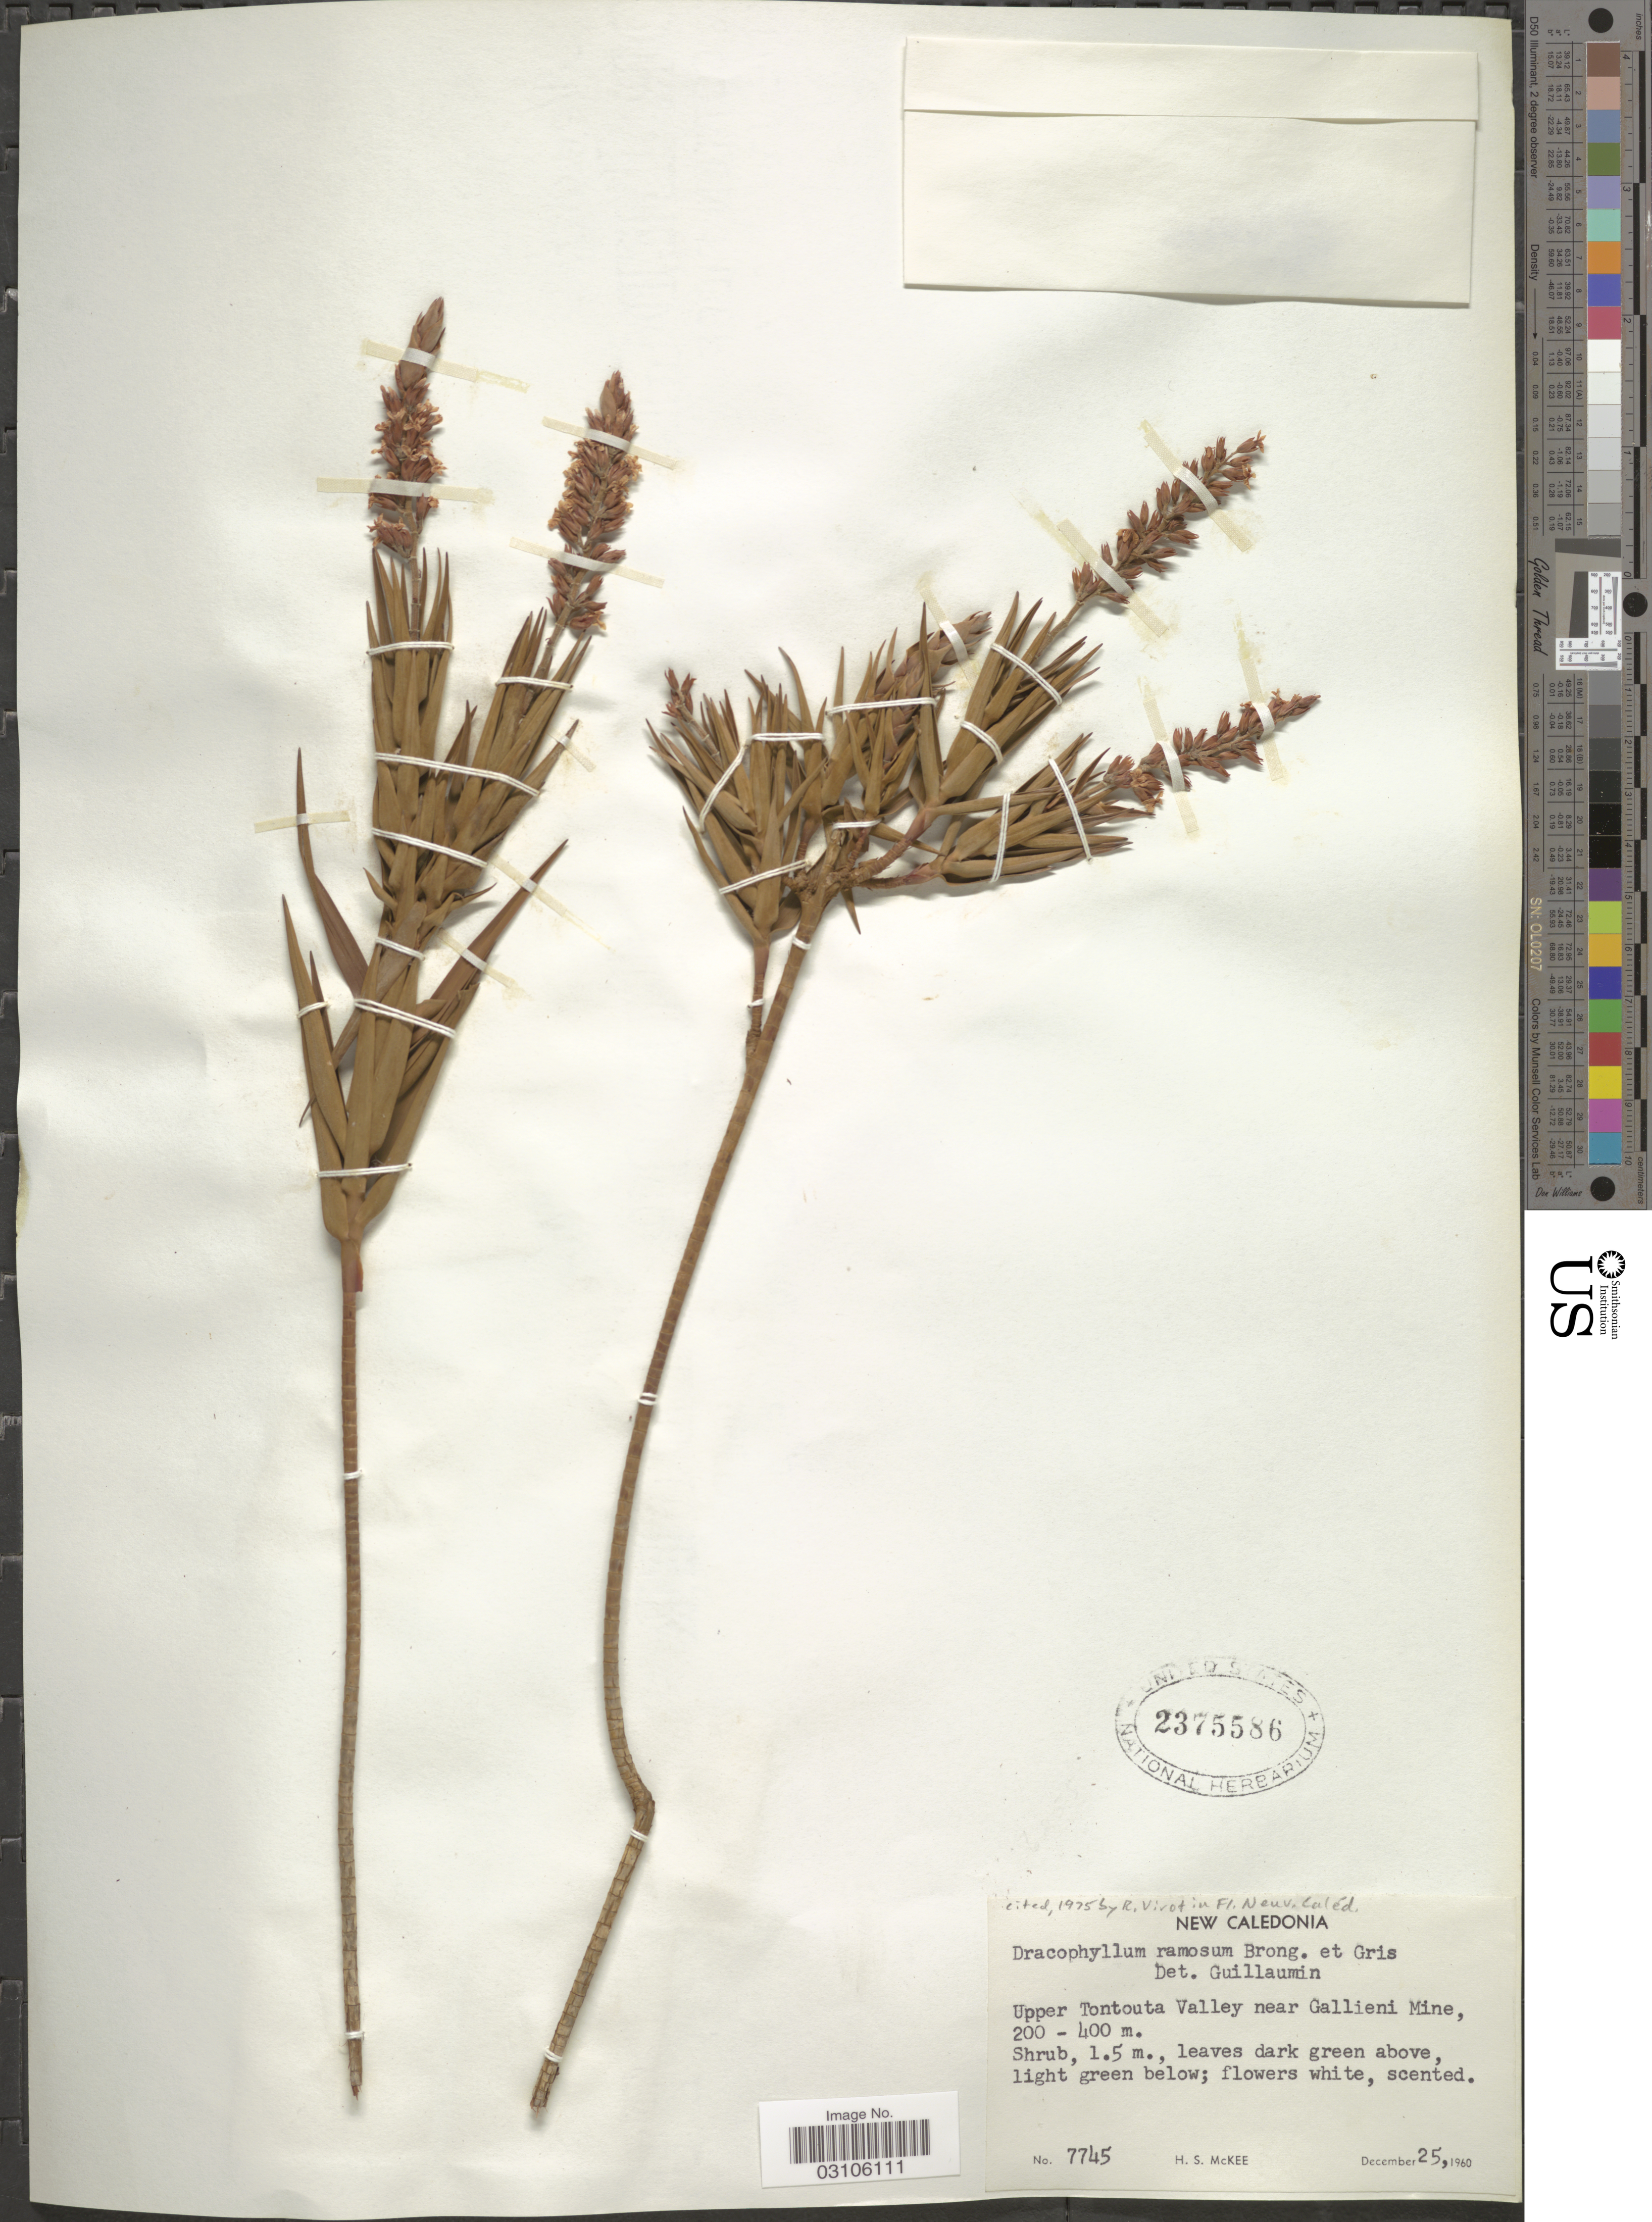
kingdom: Plantae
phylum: Tracheophyta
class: Magnoliopsida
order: Ericales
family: Ericaceae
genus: Dracophyllum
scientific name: Dracophyllum ramosum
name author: Pancher ex Brongn. & Gris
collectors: H. S. McKee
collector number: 7745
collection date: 1960-12-25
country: New Caledonia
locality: Upper Tontouta Valley near Gallieni Mine.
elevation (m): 200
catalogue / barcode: US 2375586